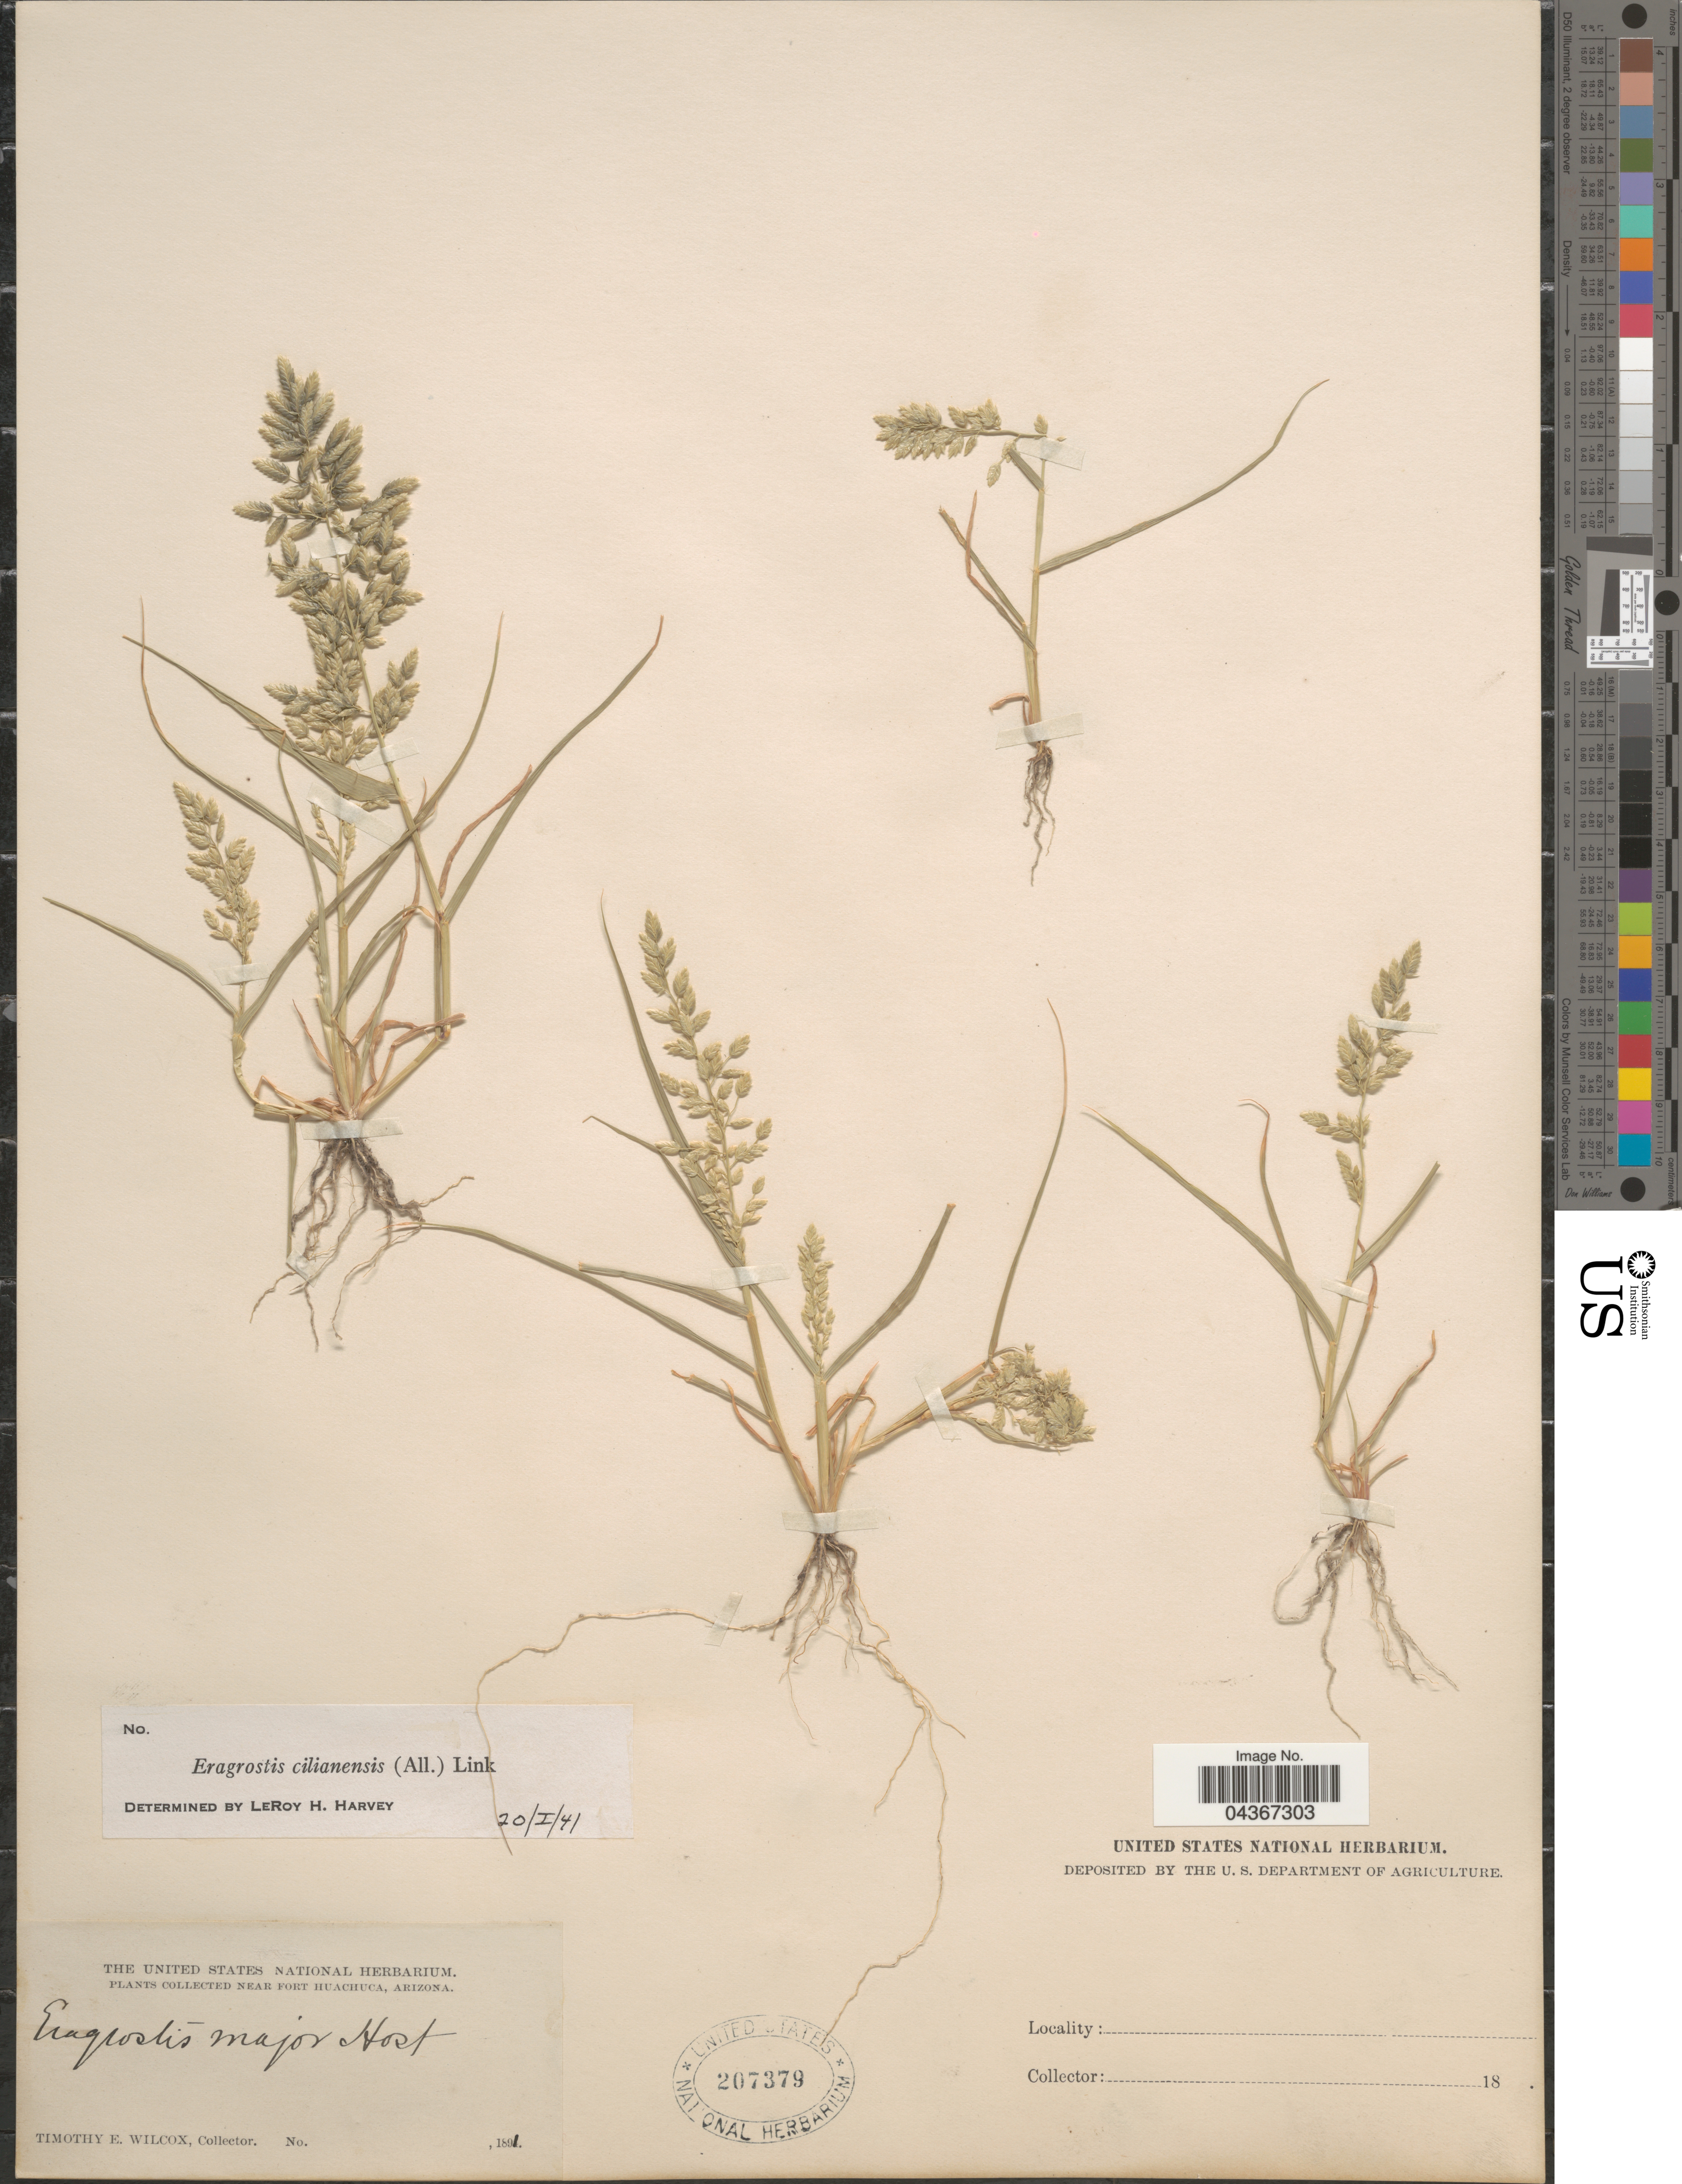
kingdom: Plantae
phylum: Tracheophyta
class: Liliopsida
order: Poales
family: Poaceae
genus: Eragrostis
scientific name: Eragrostis cilianensis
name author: (Bellardi) Vignolo ex Janch.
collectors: T. E. Wilcox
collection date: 1891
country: United States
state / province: Arizona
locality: Near Fort Huachuca.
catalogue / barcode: US 207379